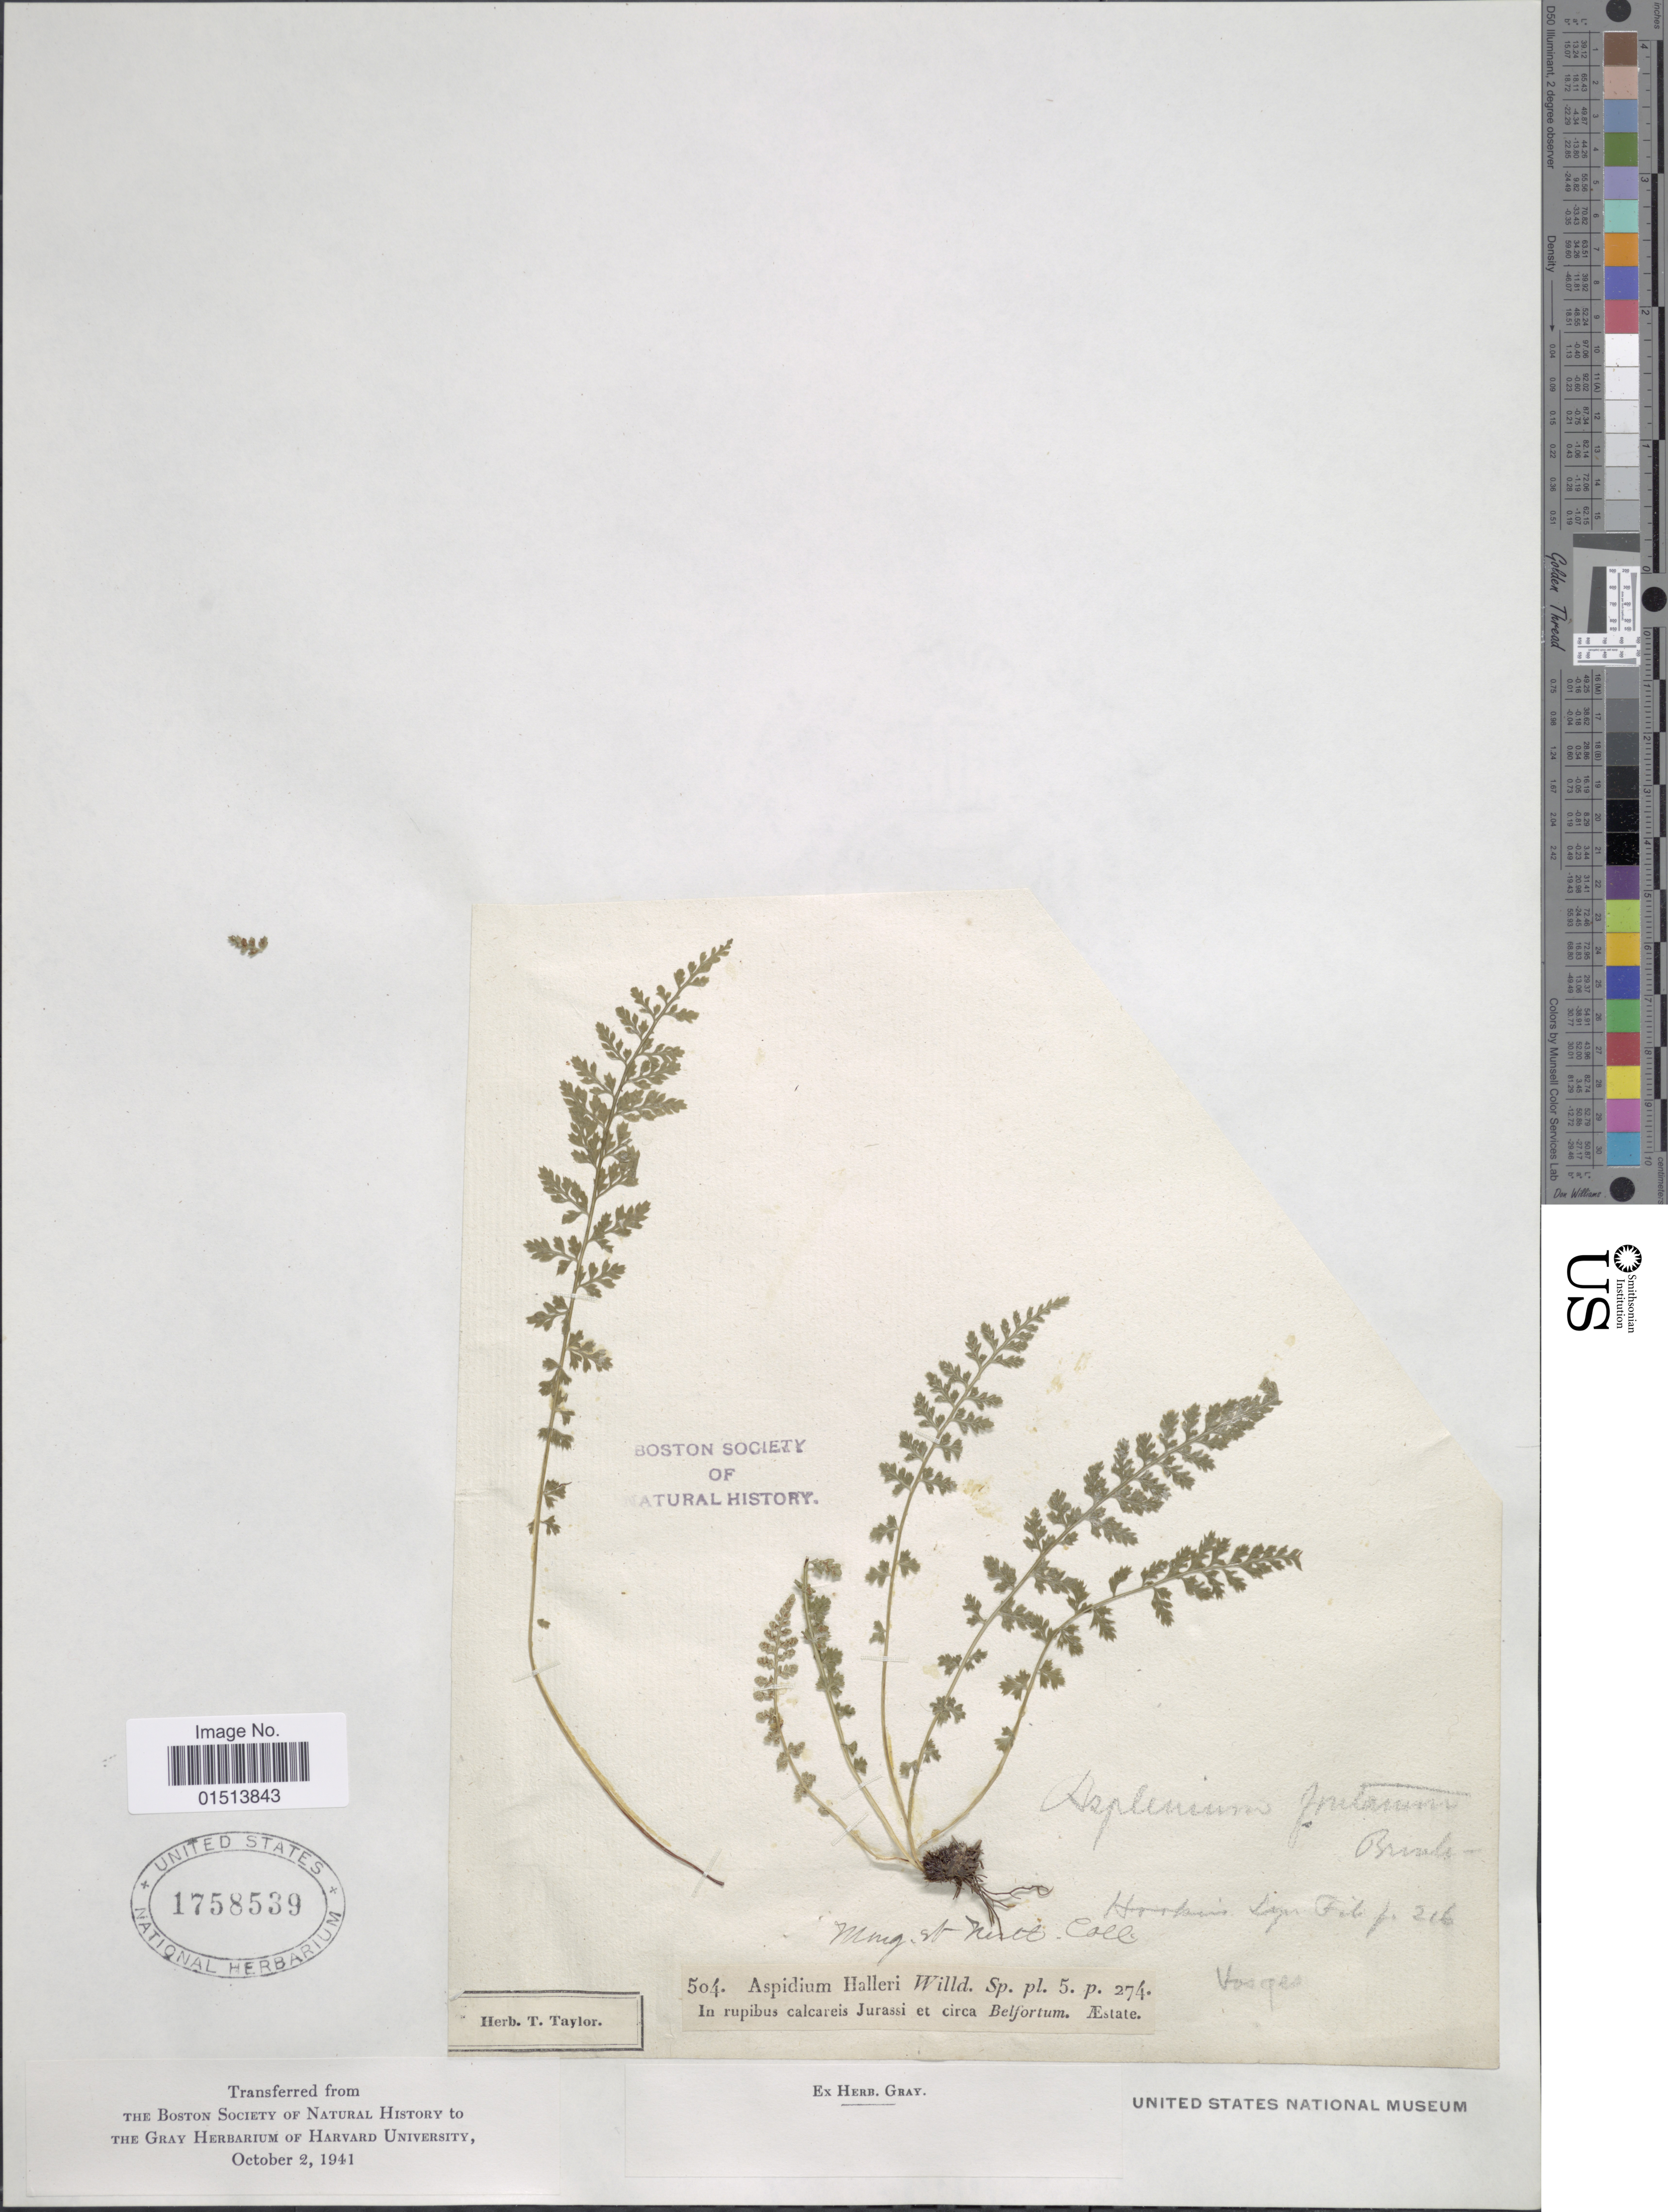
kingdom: Plantae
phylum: Tracheophyta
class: Polypodiopsida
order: Polypodiales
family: Aspleniaceae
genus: Asplenium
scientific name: Asplenium fontanum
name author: (L.) Bernh.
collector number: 504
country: France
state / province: Bourgogne-Franche-Comté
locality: In rupibus calcareis Jurasiu et circa Belforum. Aestate. Vosges.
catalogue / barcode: US 1758539